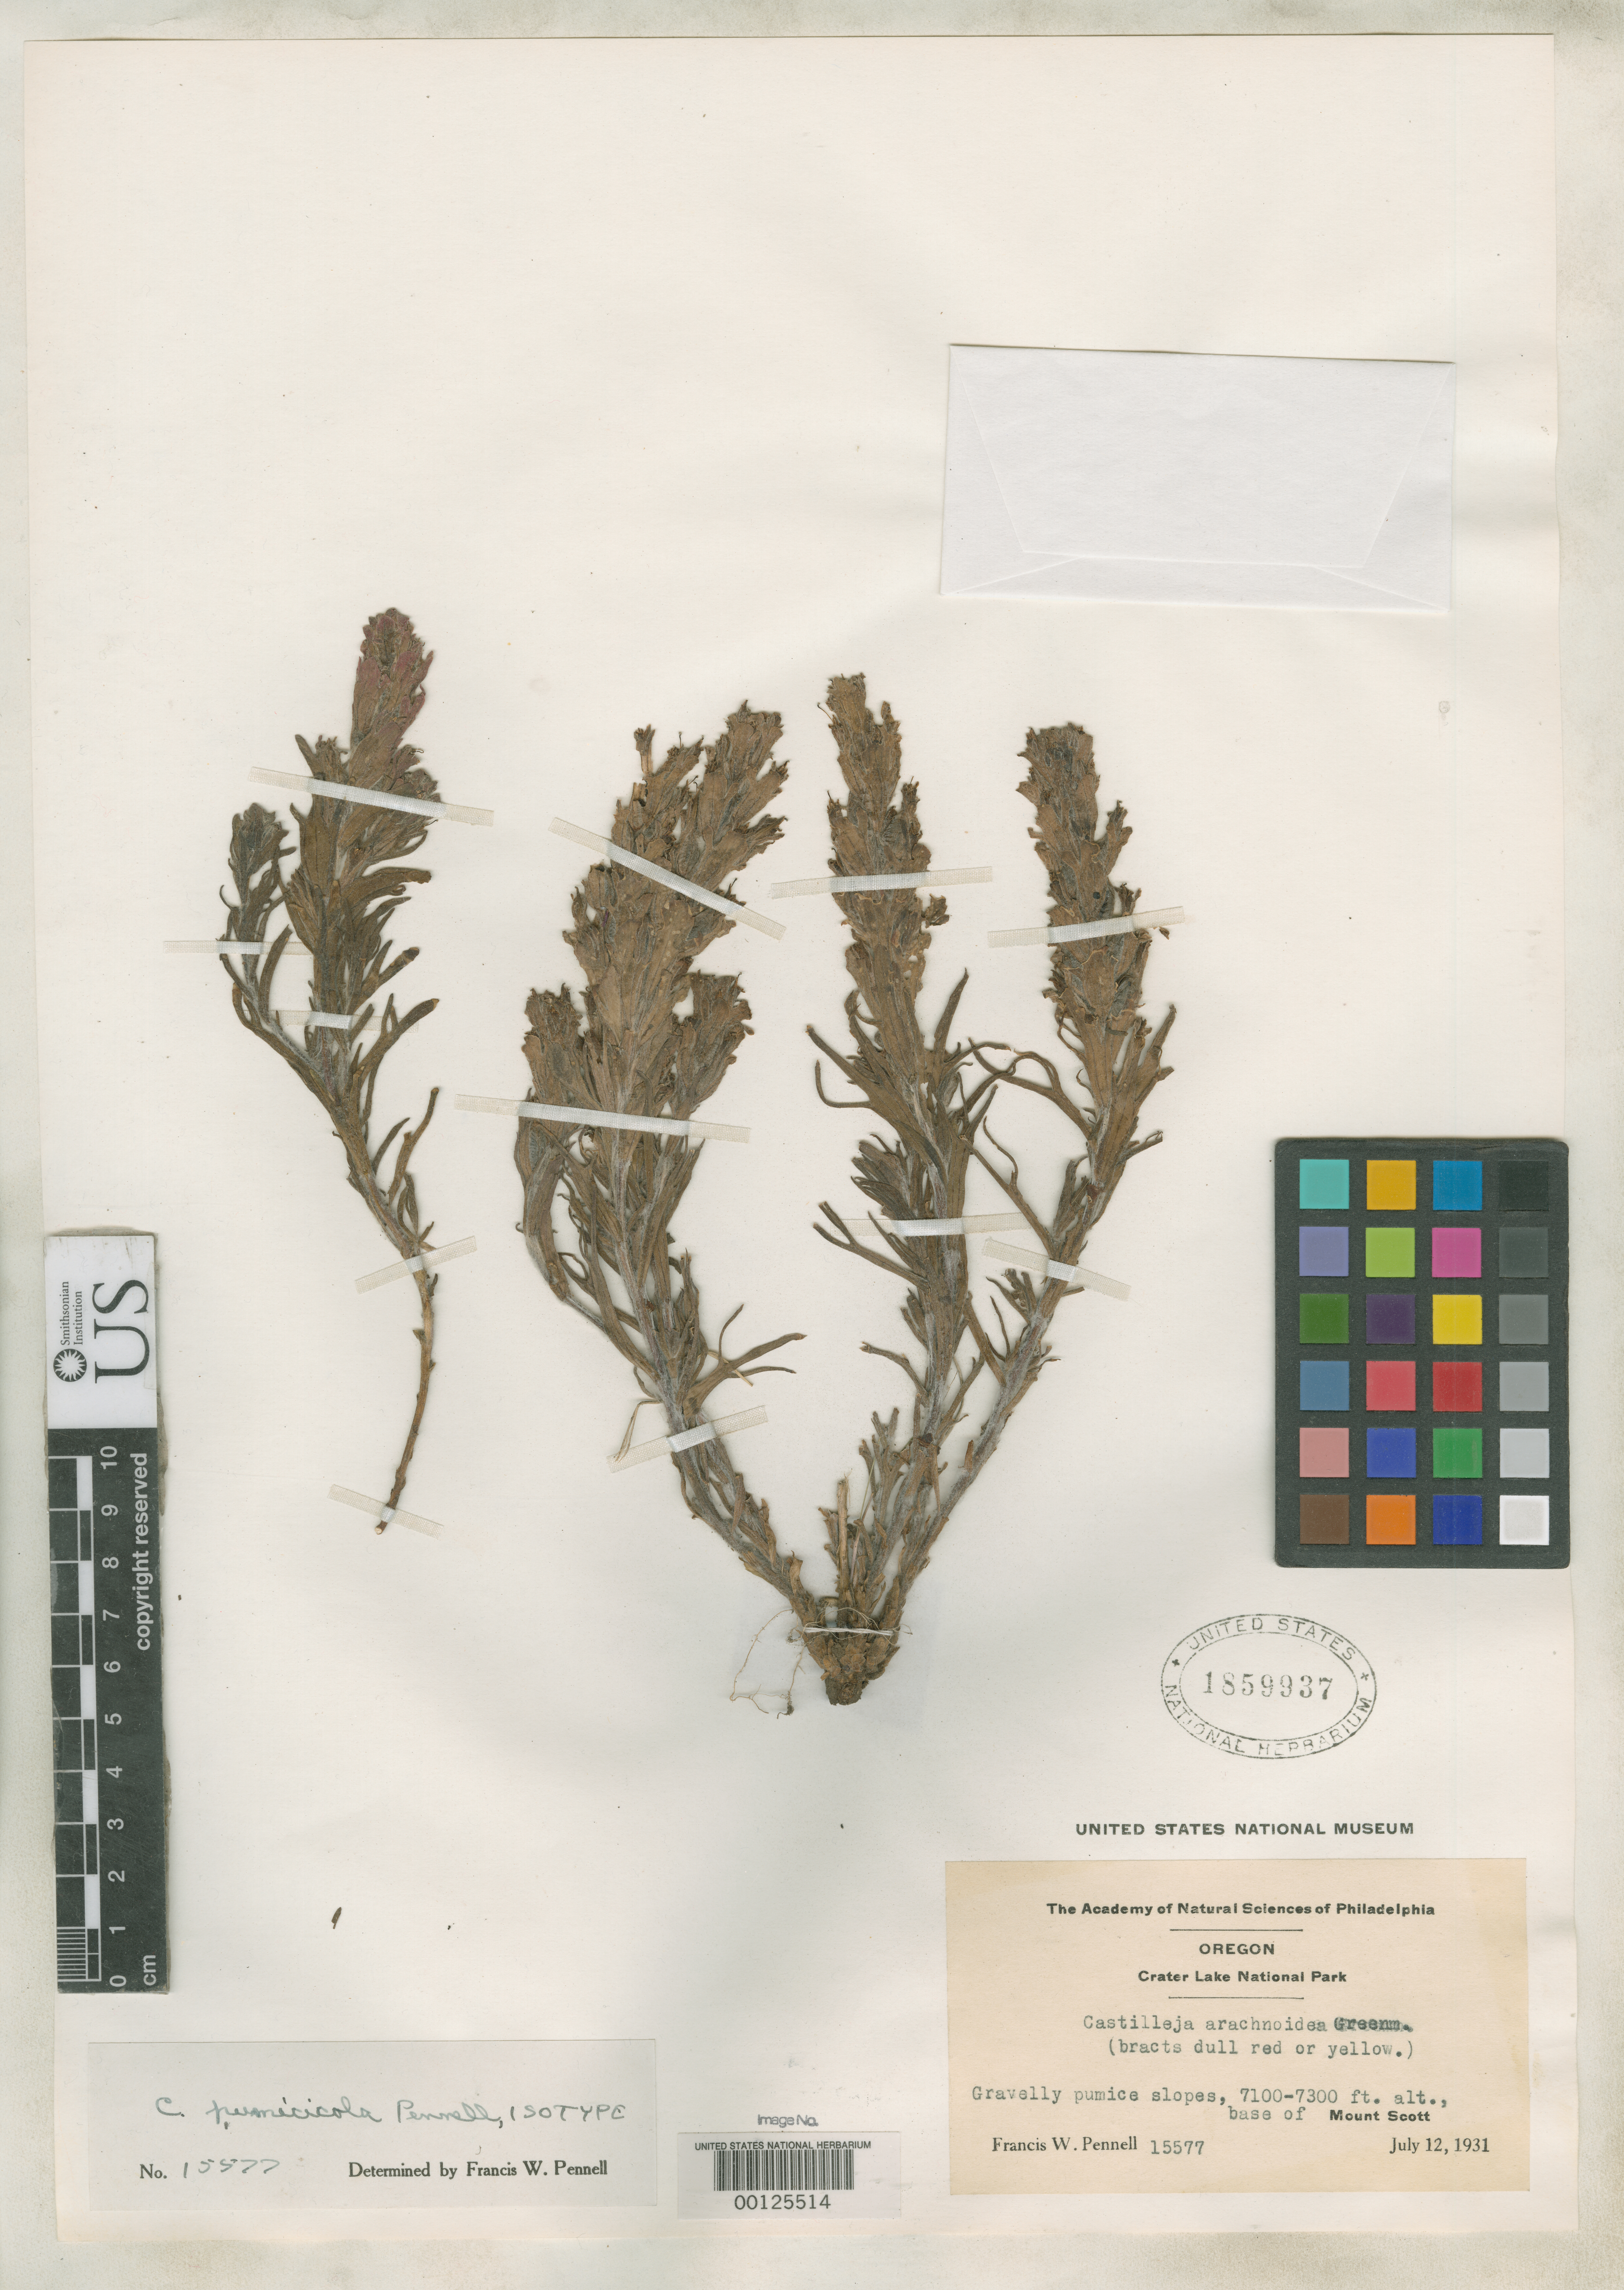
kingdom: Plantae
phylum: Tracheophyta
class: Magnoliopsida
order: Lamiales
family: Orobanchaceae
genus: Castilleja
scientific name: Castilleja pumicicola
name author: Pennell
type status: Isotype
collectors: F. W. Pennell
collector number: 15677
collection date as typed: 12 Jul 1931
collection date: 1931-07-12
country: United States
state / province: Oregon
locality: Crater Lake National Park, Mt. Scott.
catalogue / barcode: US 1859937